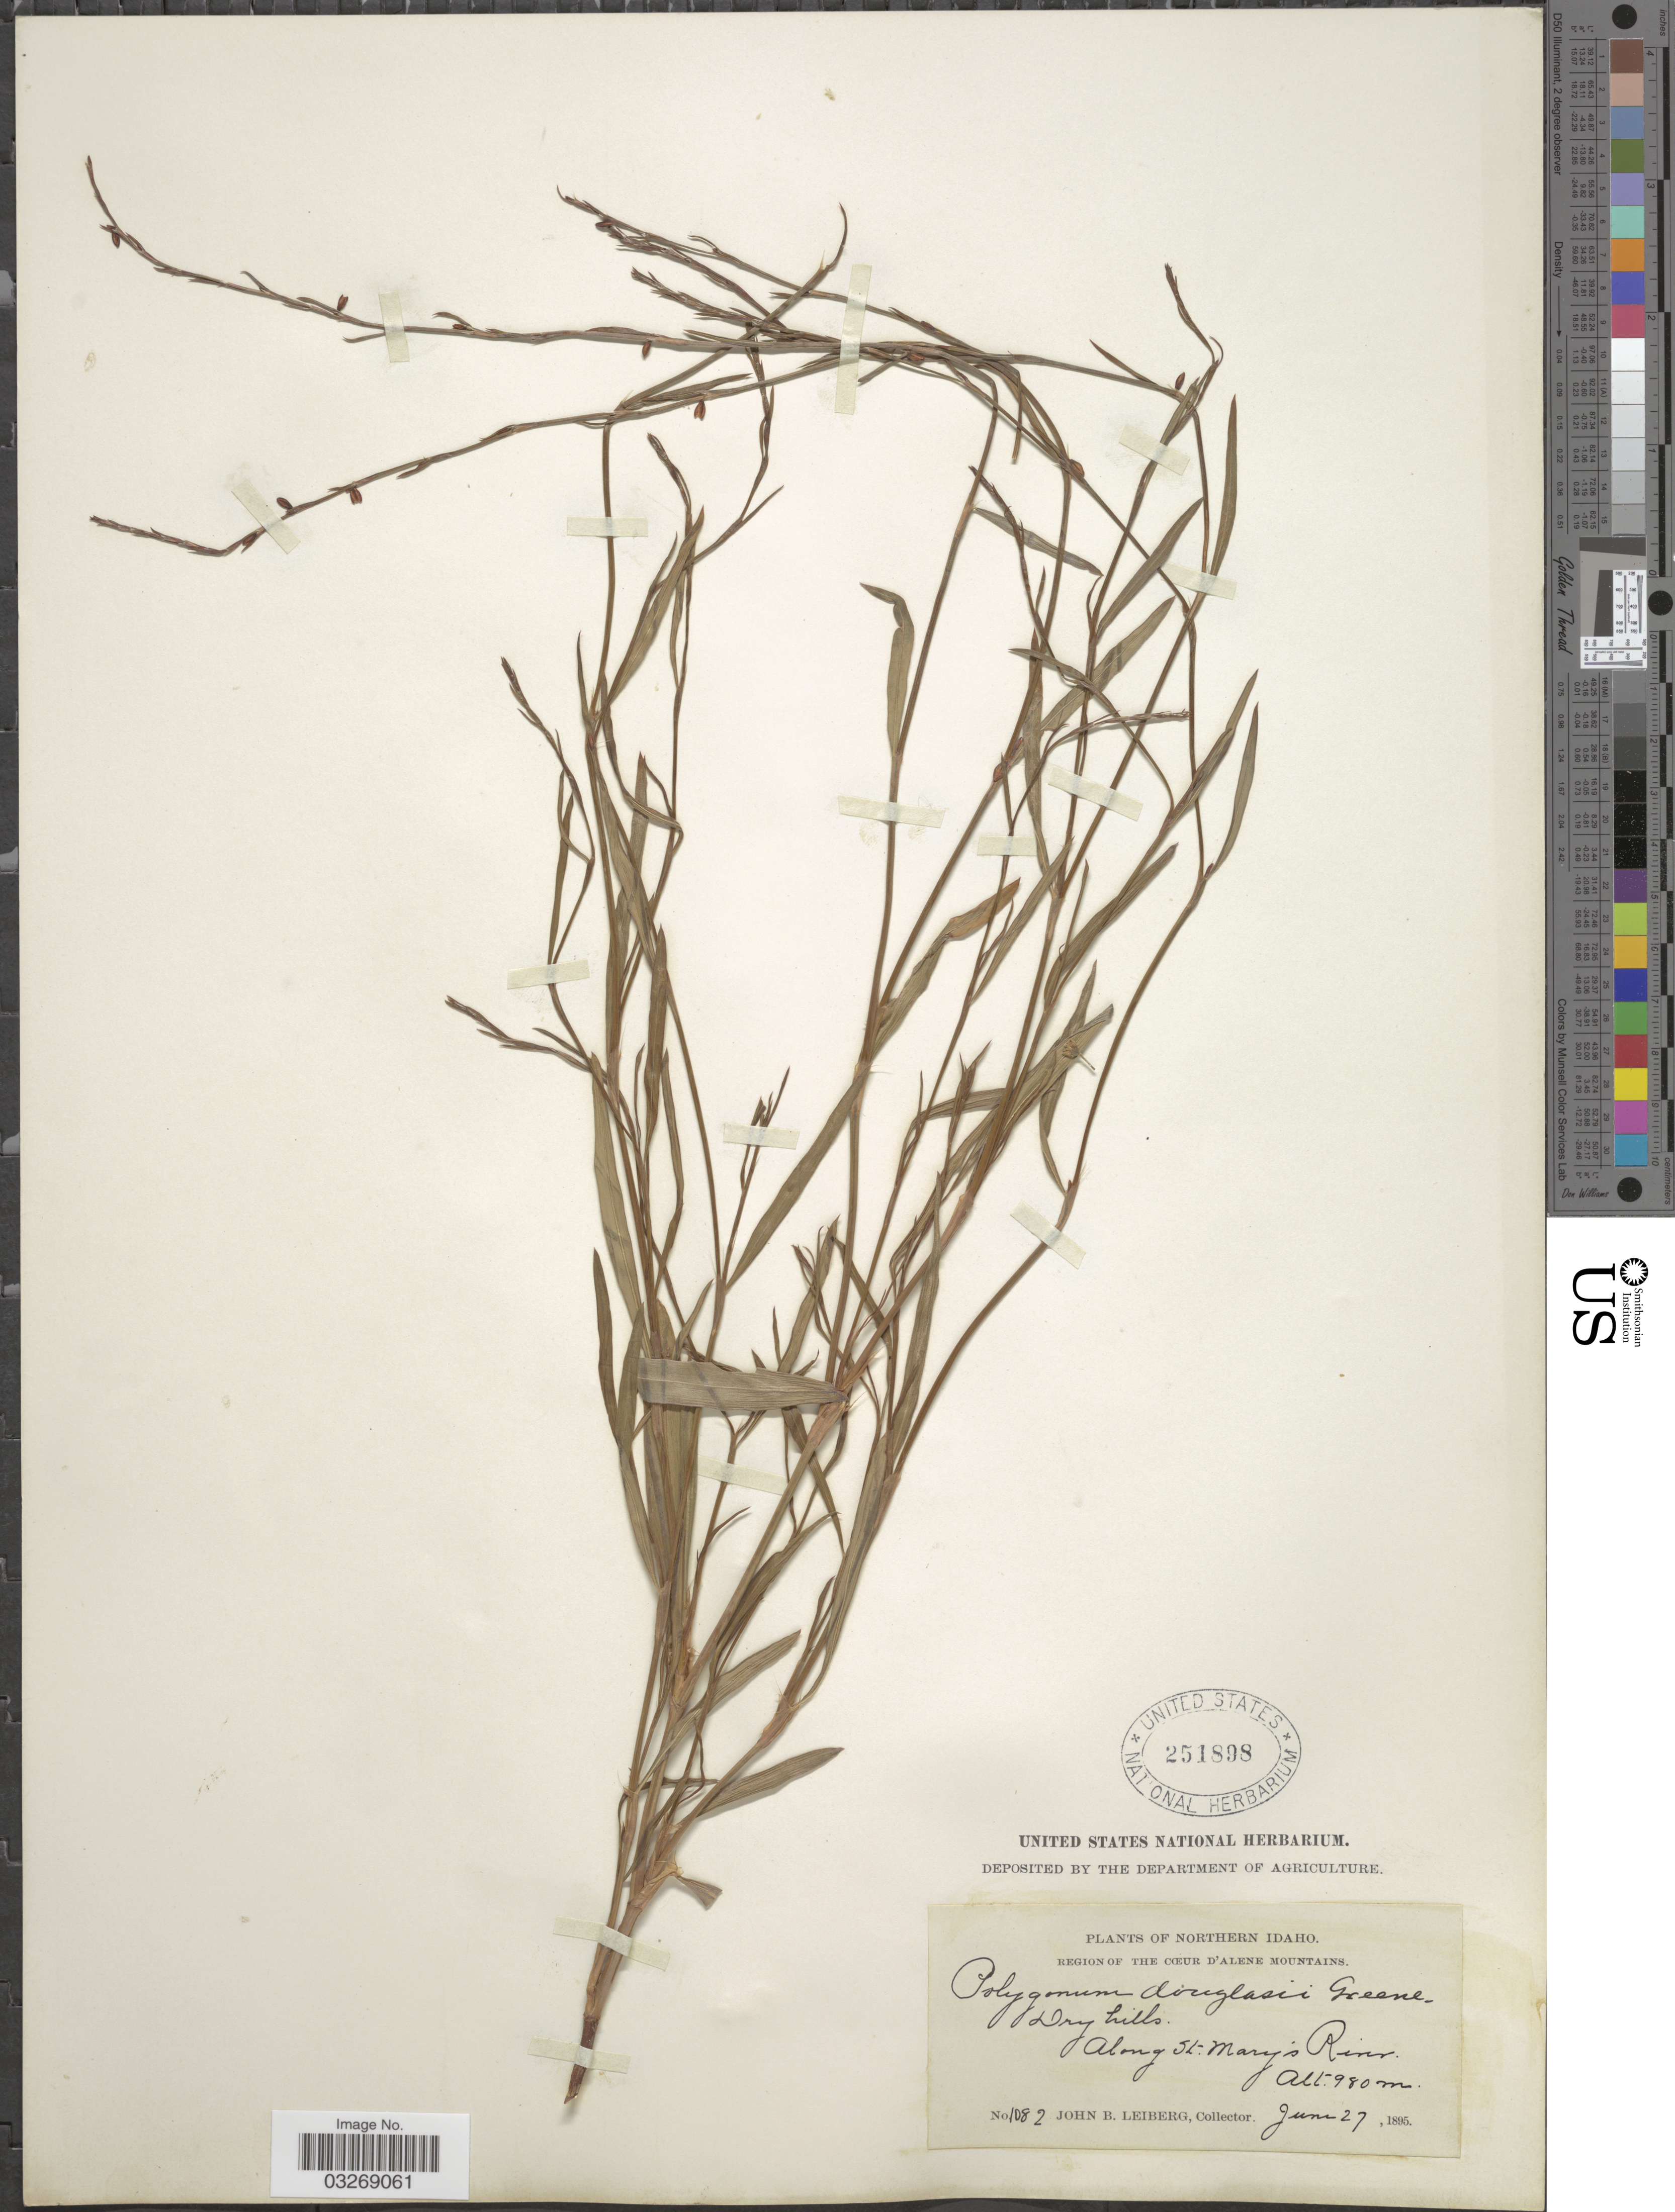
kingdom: Plantae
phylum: Tracheophyta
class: Magnoliopsida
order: Caryophyllales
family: Polygonaceae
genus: Polygonum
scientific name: Polygonum douglasii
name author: Greene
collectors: J. B. Leiberg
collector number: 1082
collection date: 1895-06-27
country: United States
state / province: Idaho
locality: Northern Idaho. Region of the Coeur d'Alene Mountains. Along St. Mary's River.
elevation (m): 980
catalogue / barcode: US 251898